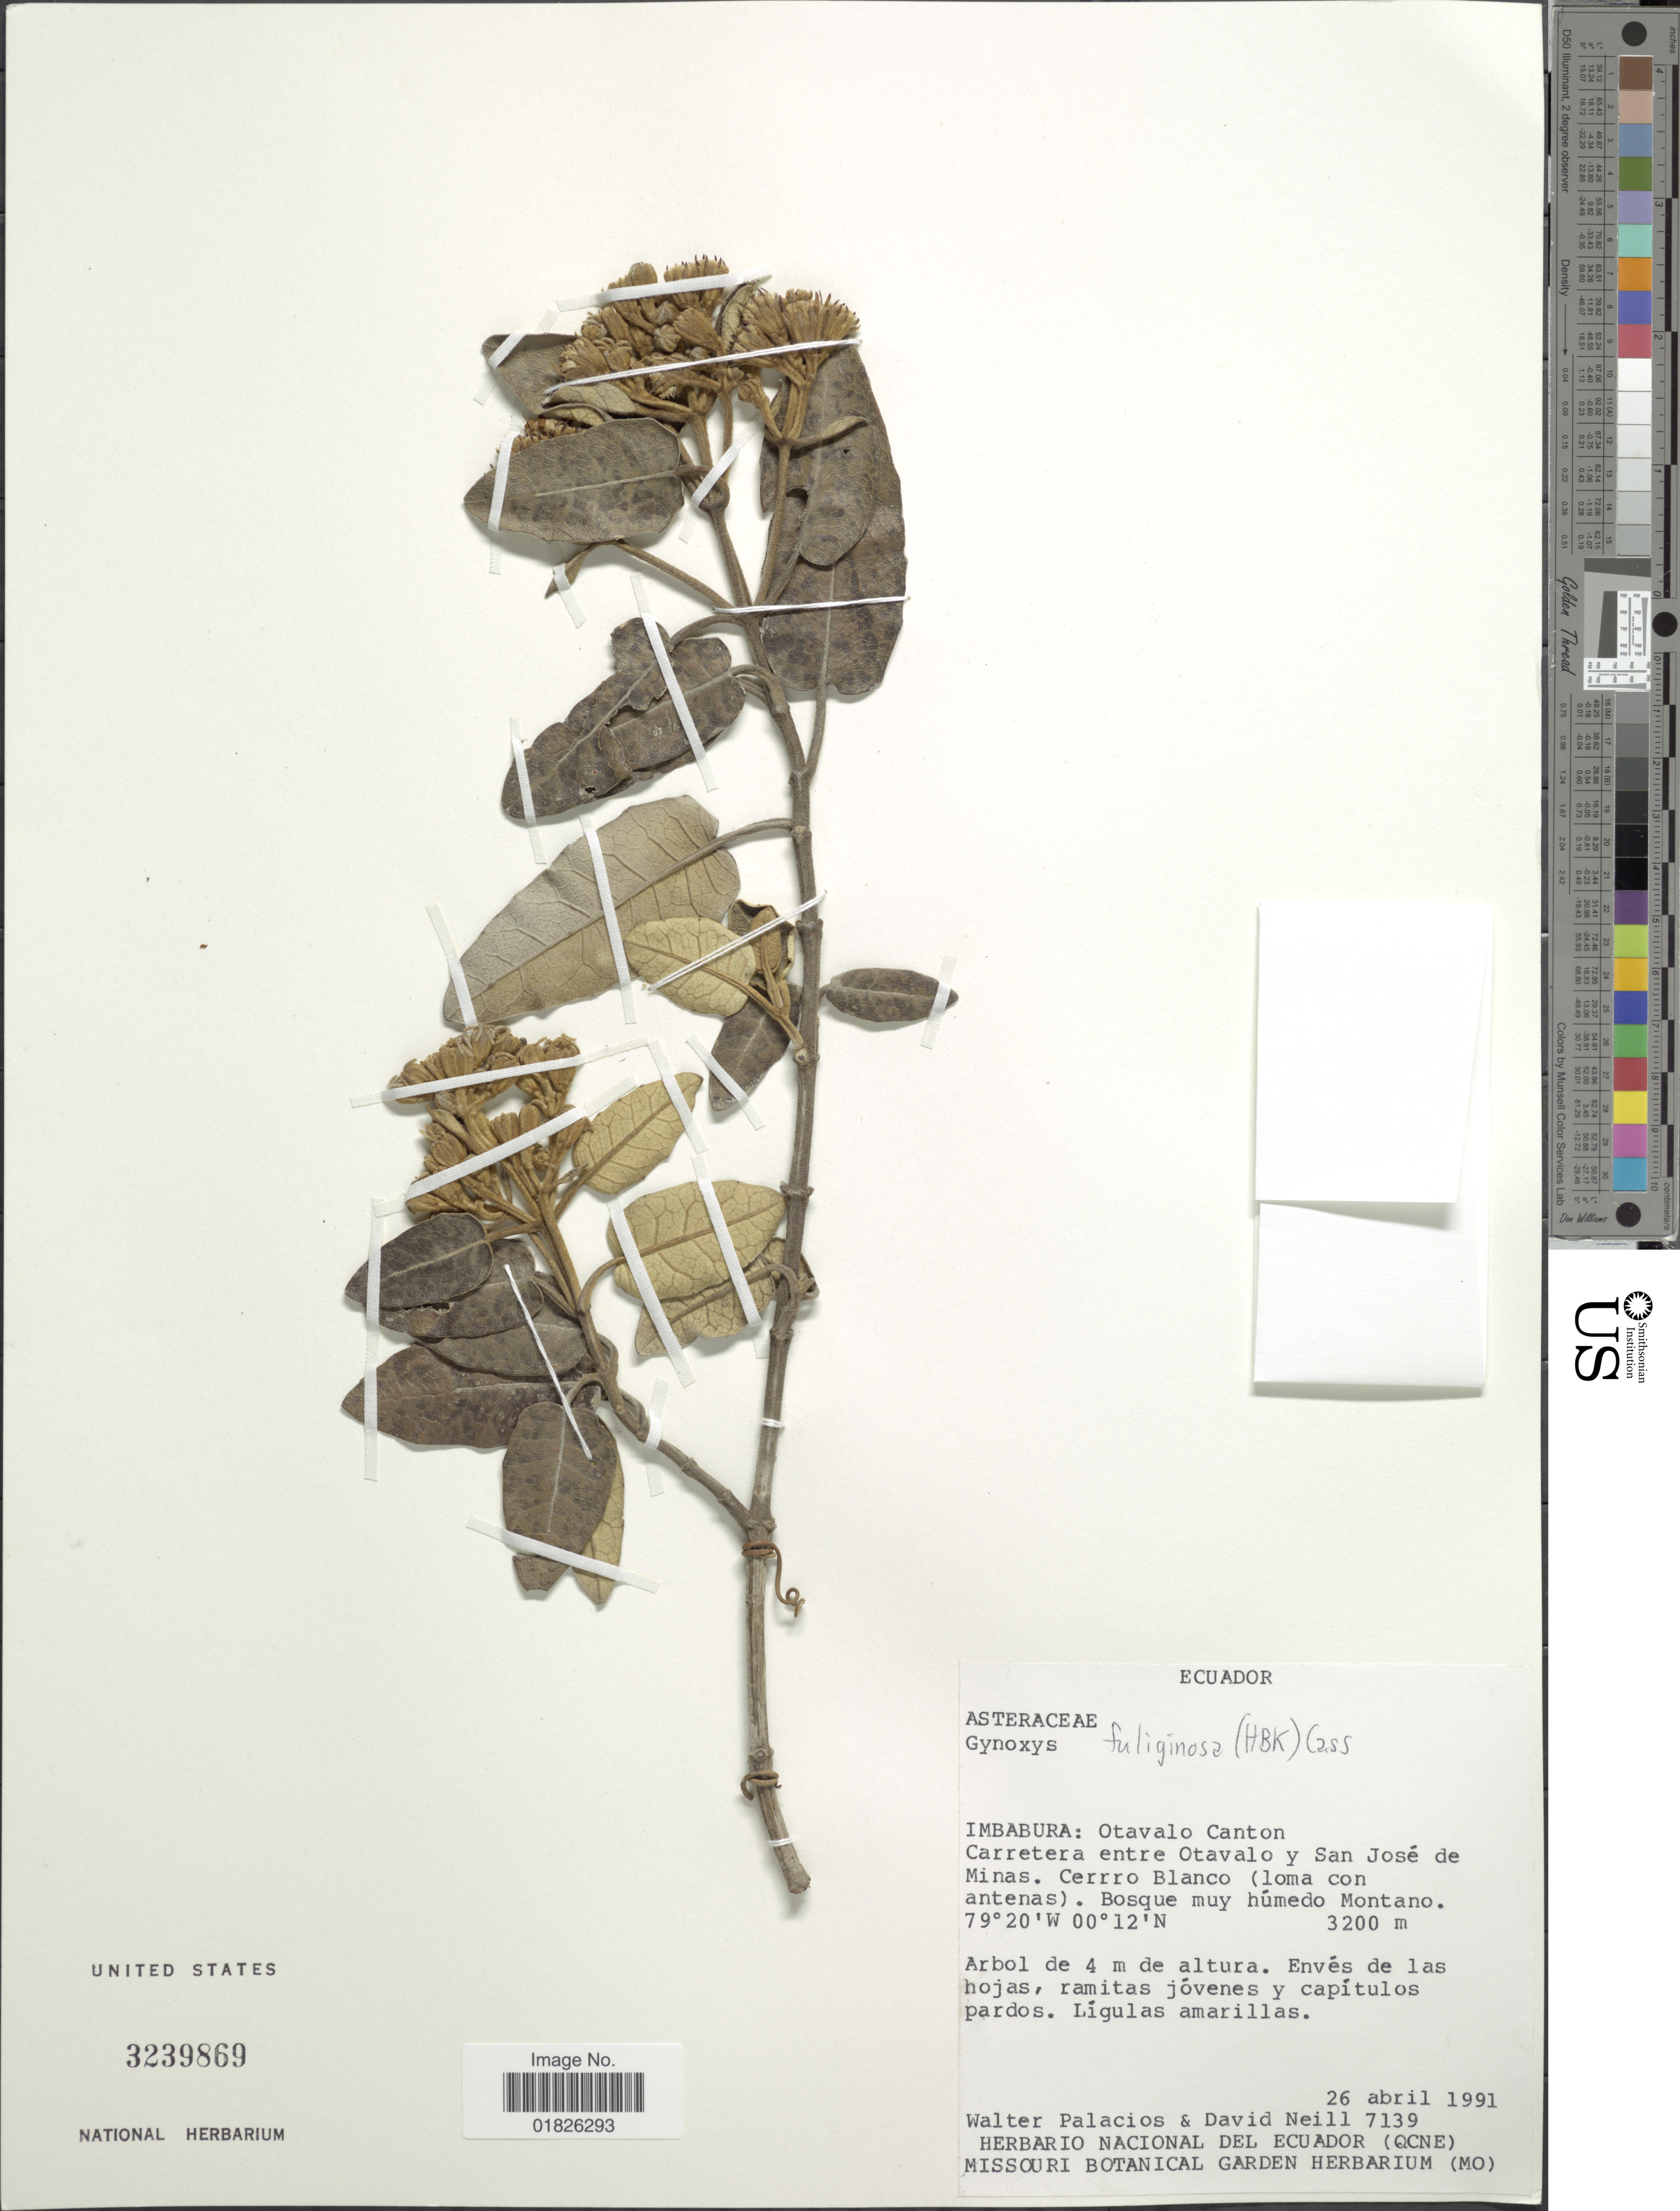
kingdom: Plantae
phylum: Tracheophyta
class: Magnoliopsida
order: Asterales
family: Asteraceae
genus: Gynoxys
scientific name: Gynoxys fuliginosa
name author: Cass.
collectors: W. Palacios & D. Neill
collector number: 7139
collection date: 1991-04-26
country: Ecuador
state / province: Imbabura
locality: Otavalo Canton, Carretera entre Otavalo y San Jose de Minas, Cerro Blanco.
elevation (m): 3200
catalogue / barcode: US 3239869